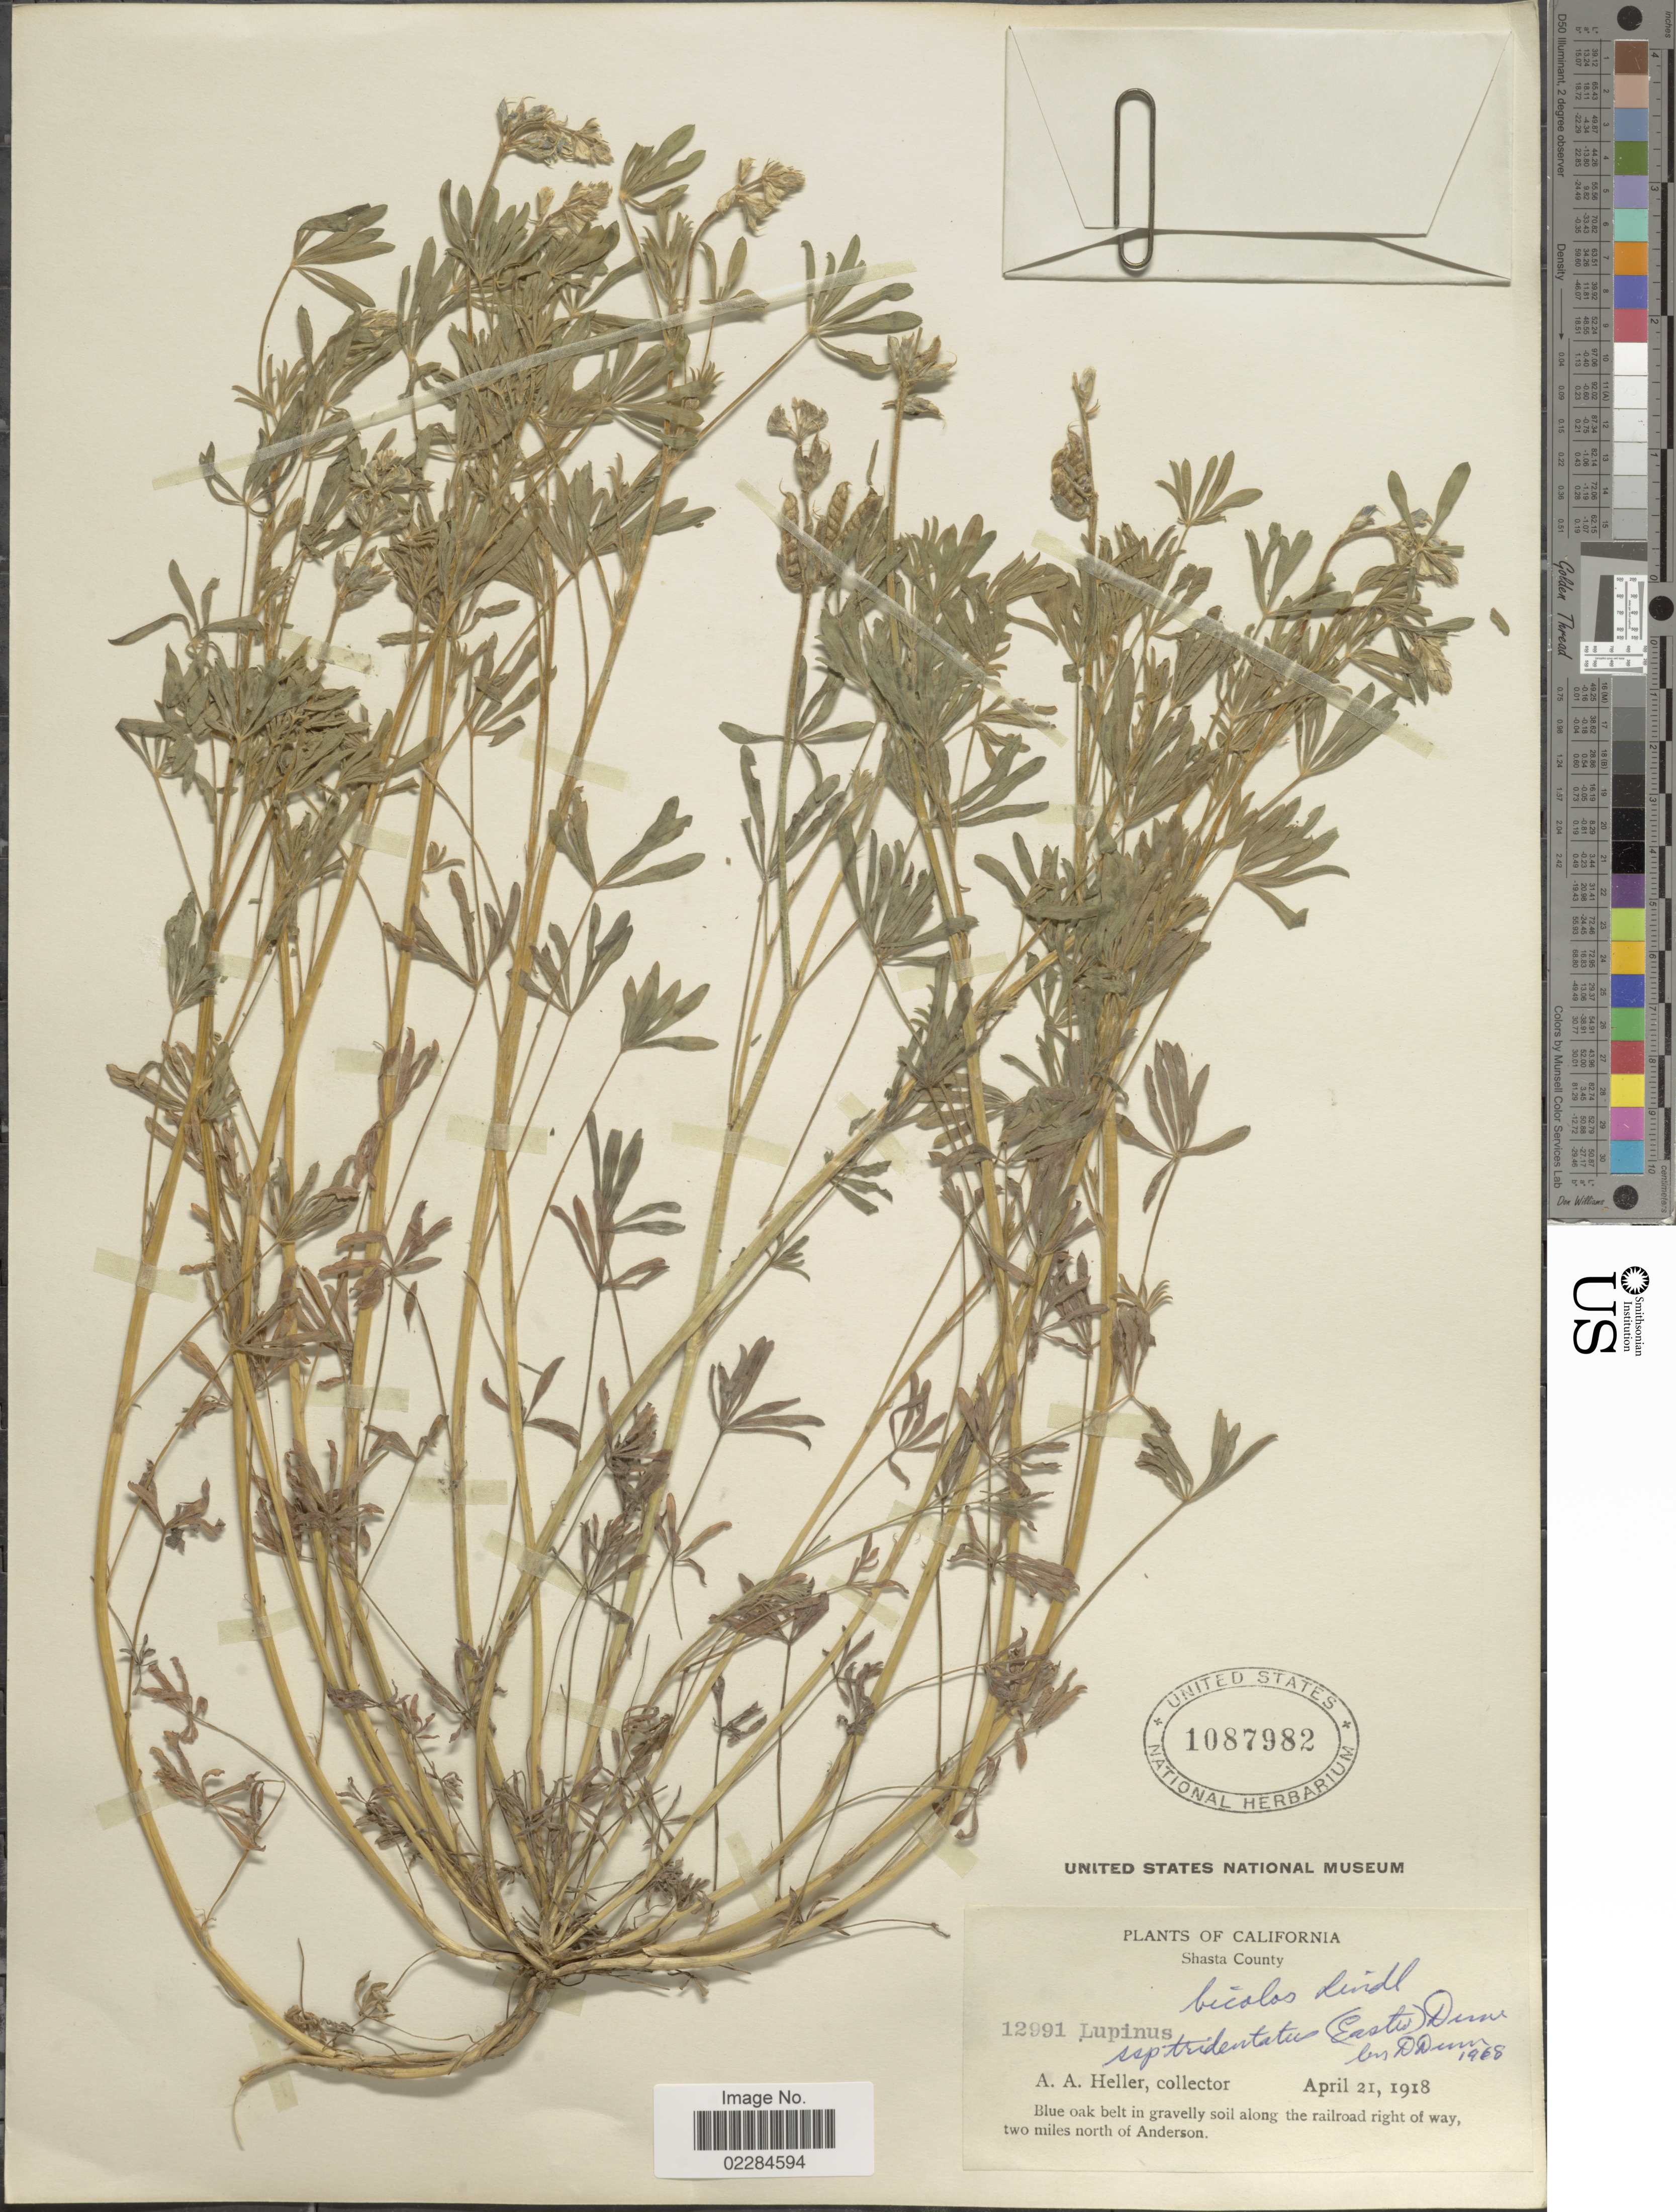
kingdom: Plantae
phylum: Tracheophyta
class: Magnoliopsida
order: Fabales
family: Fabaceae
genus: Lupinus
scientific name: Lupinus bicolor var. tridentatus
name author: Lindl.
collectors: A. A. Heller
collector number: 12991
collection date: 1918-04-21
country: United States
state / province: California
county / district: Shasta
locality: Shasta County, Blue oak belt in gravelly soil along railroad right of way, two miles north of Anderson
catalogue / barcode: US 1087982